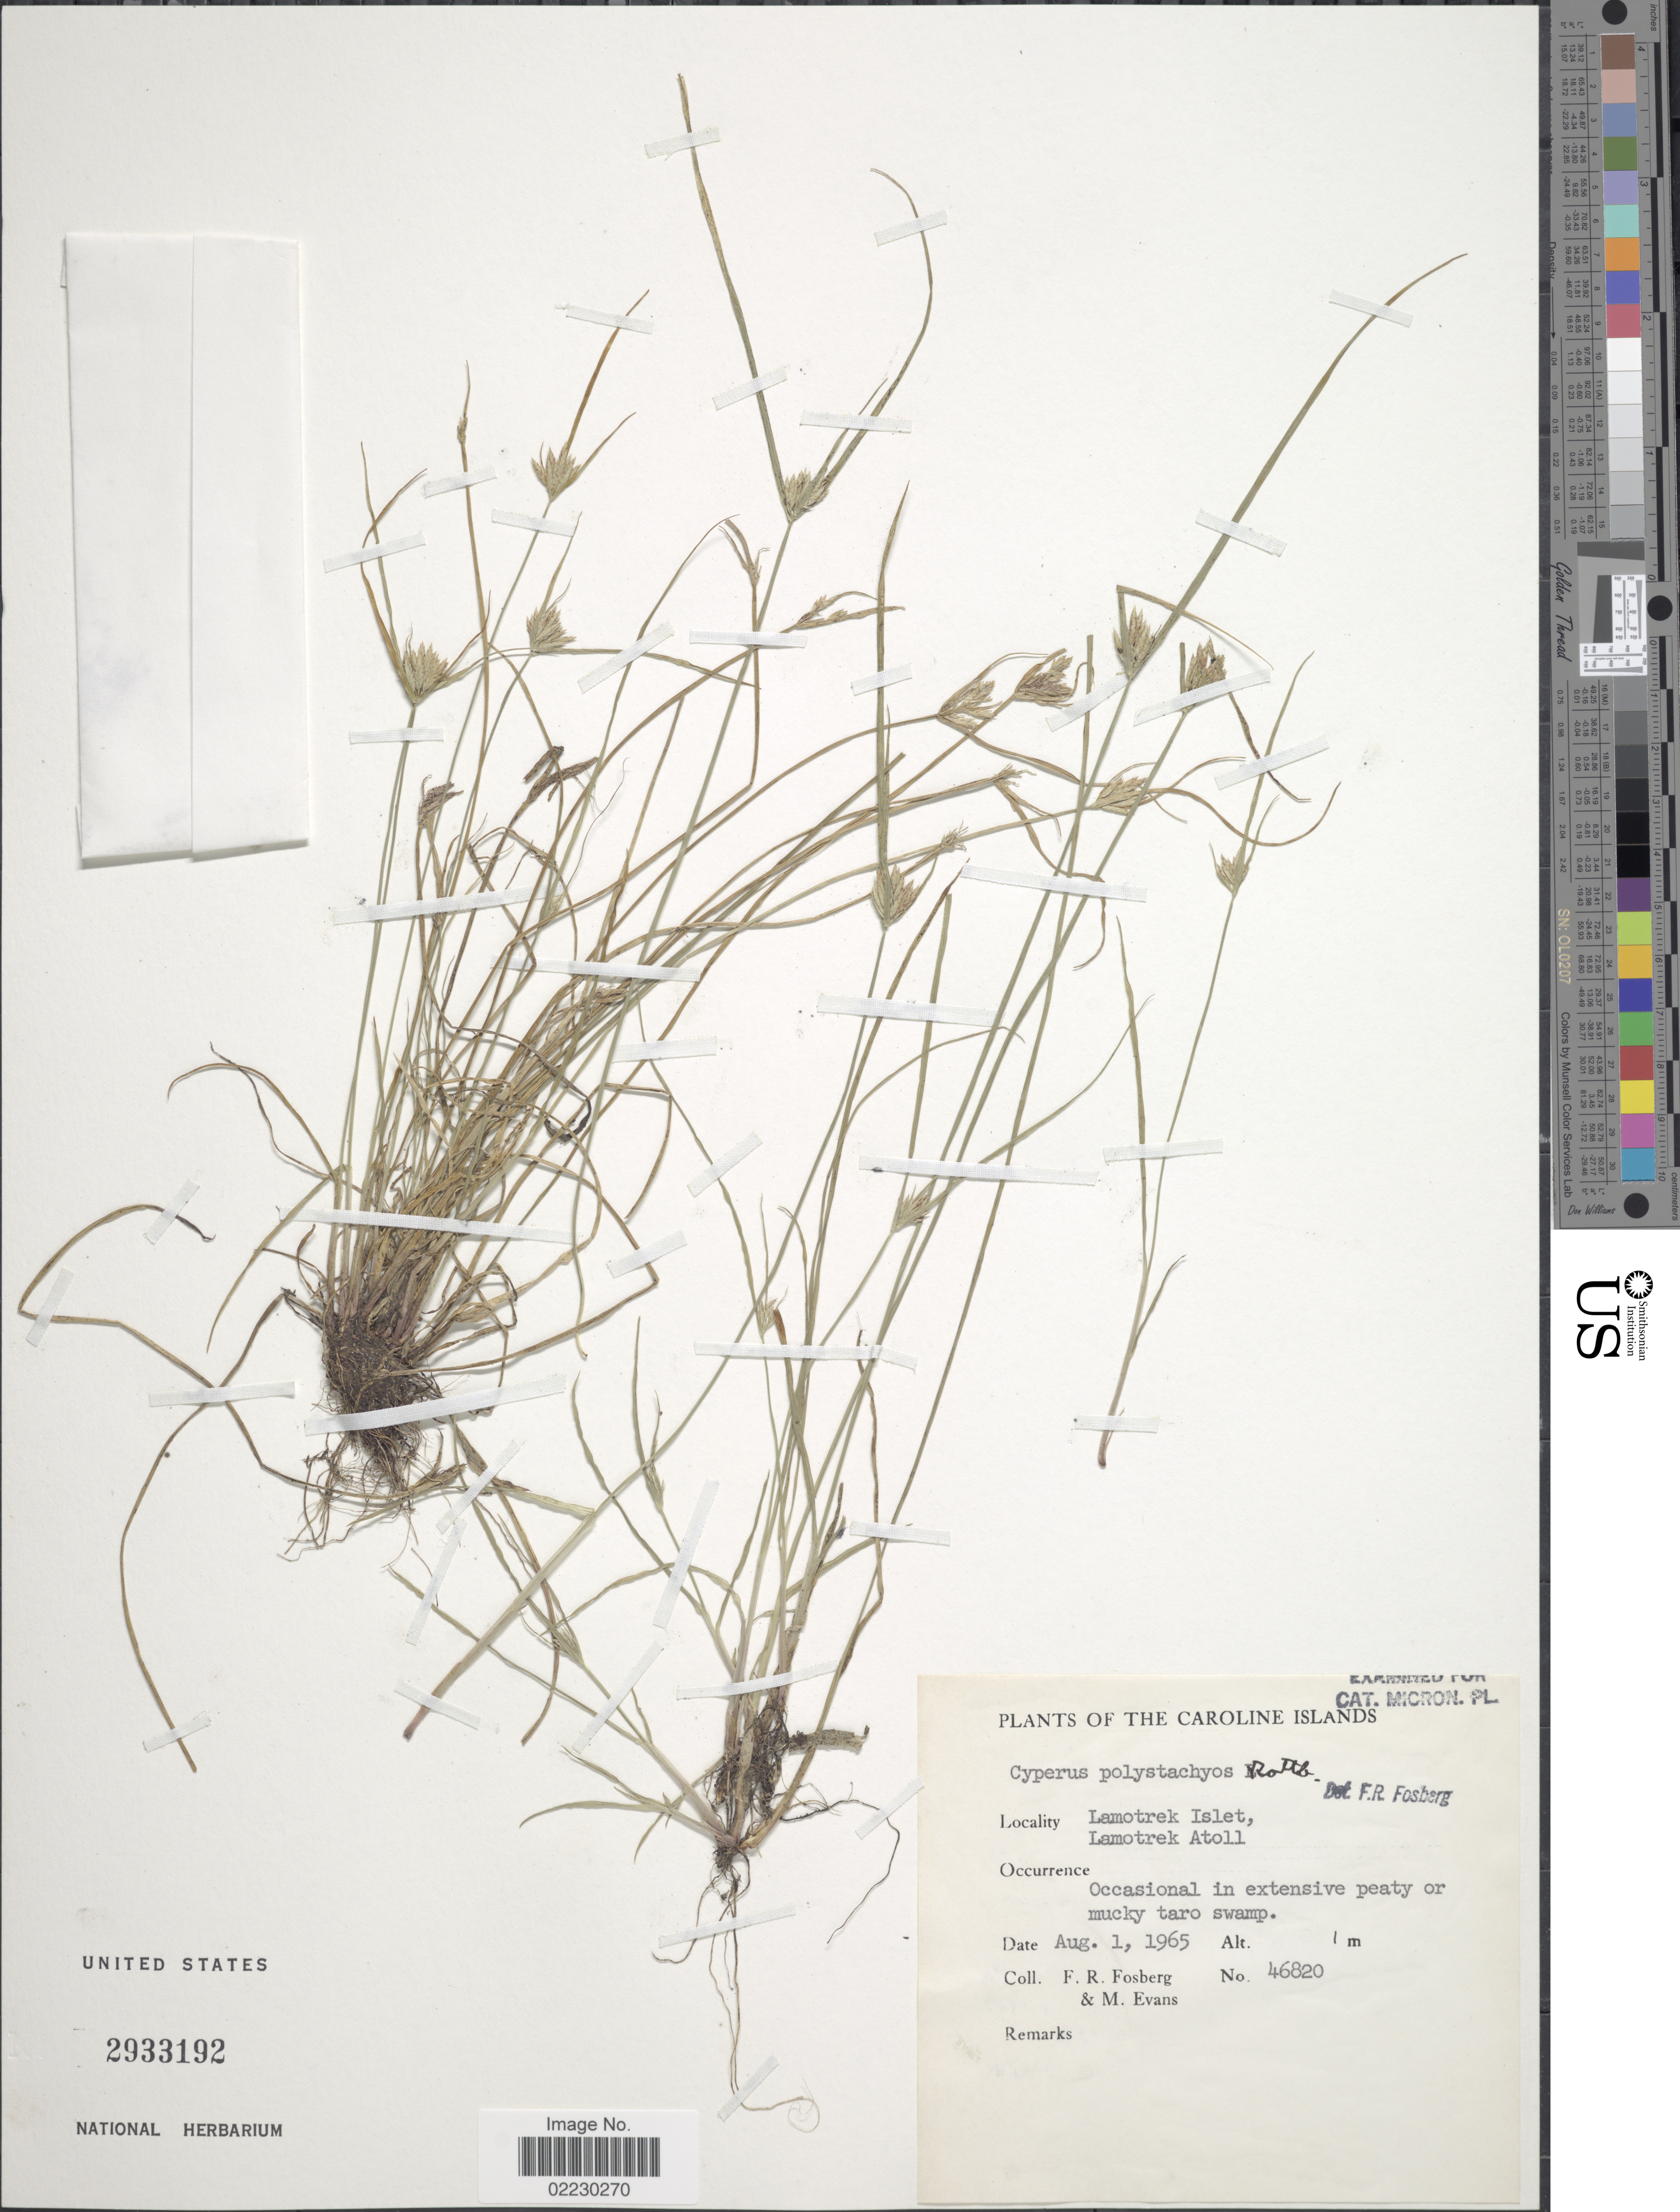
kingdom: Plantae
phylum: Tracheophyta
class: Liliopsida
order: Poales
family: Cyperaceae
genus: Cyperus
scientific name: Cyperus polystachyos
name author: Rottb.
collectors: F. R. Fosberg & M. Evans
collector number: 46820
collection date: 1965-08-01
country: Micronesia, Federated States of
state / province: Yap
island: Lamotrek Atoll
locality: Lamotrek Islet, Lamotrek Atoll, in extensive peaty or mucky taro swamp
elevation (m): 1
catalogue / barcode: US 2933192